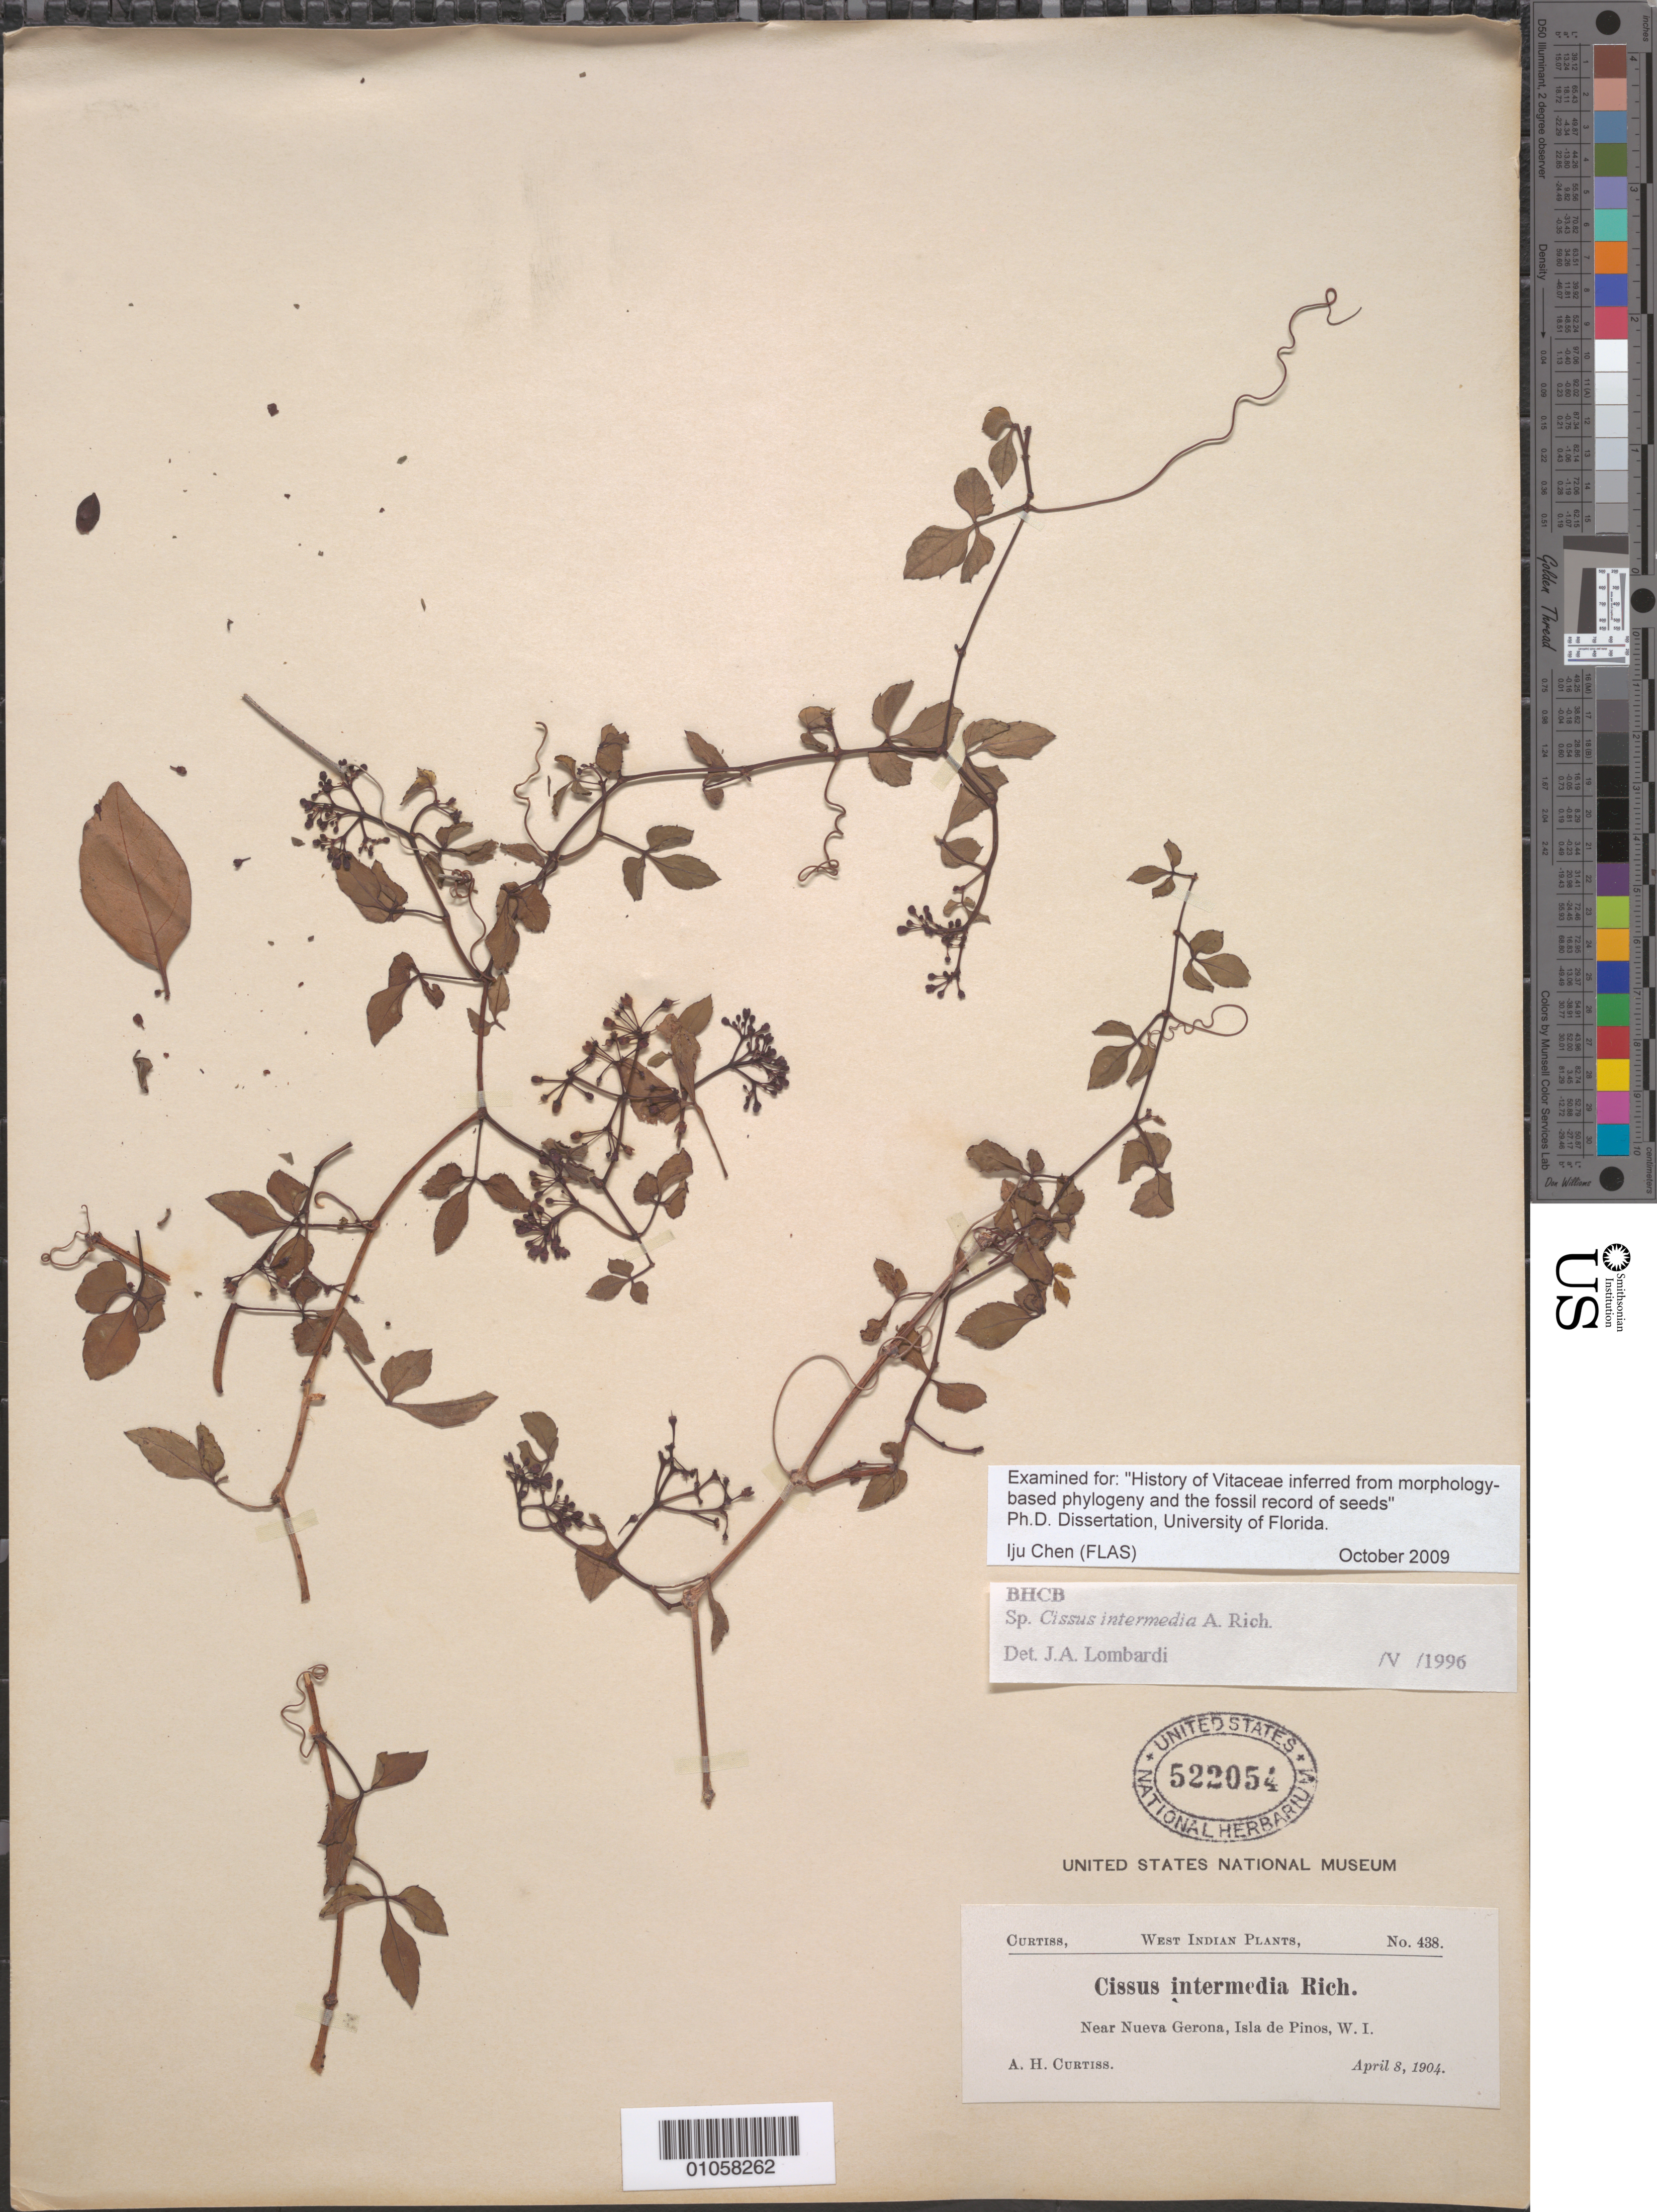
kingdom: Plantae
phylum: Tracheophyta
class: Magnoliopsida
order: Vitales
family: Vitaceae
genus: Cissus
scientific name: Cissus intermedia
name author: A. Rich.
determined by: Chen, I.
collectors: A. H. Curtiss & I. Chen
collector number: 438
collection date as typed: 08 Apr 1904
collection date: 1904-04-08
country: Cuba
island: Isla de la Juventud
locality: Nueva Gerona, near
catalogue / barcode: US 522054